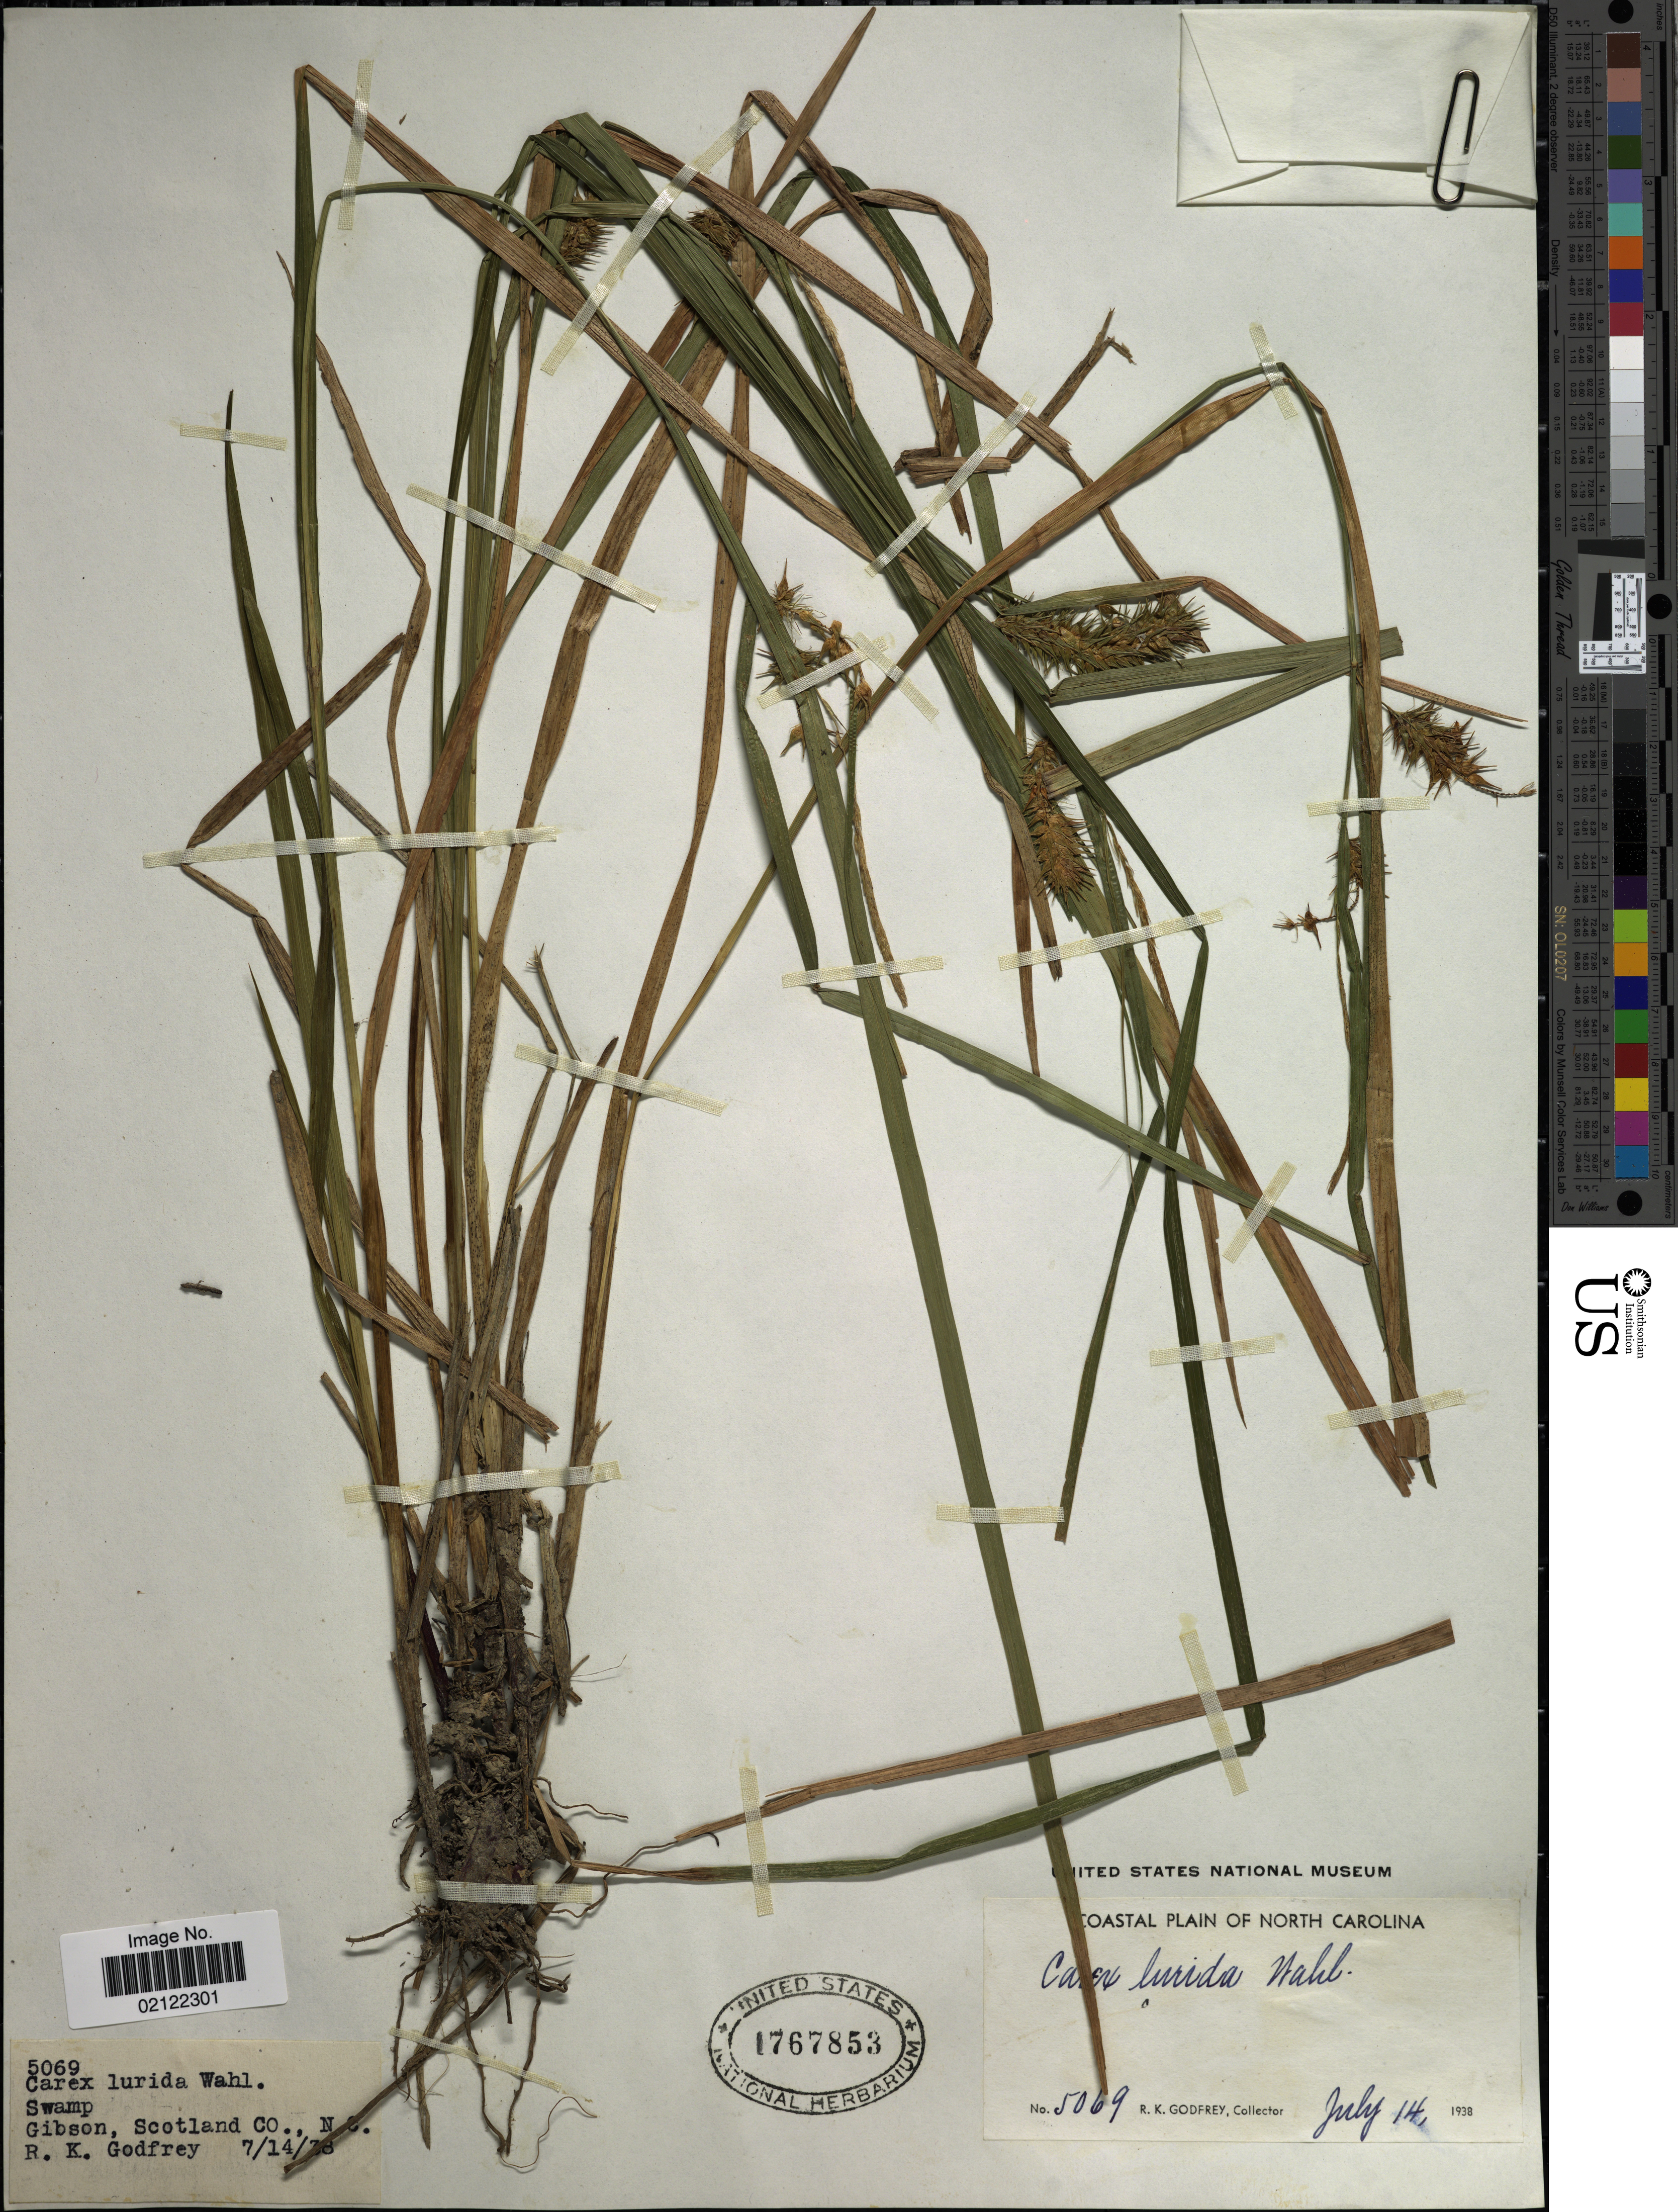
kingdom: Plantae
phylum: Tracheophyta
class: Liliopsida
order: Poales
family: Cyperaceae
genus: Carex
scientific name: Carex lurida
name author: Wahlenb.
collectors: R. K. Godfrey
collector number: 5069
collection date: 1938-07-14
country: United States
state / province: North Carolina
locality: Coastal Plain of North Carolina. Swamp. Gibson, Scotland Co., N.C.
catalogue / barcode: US 1767853